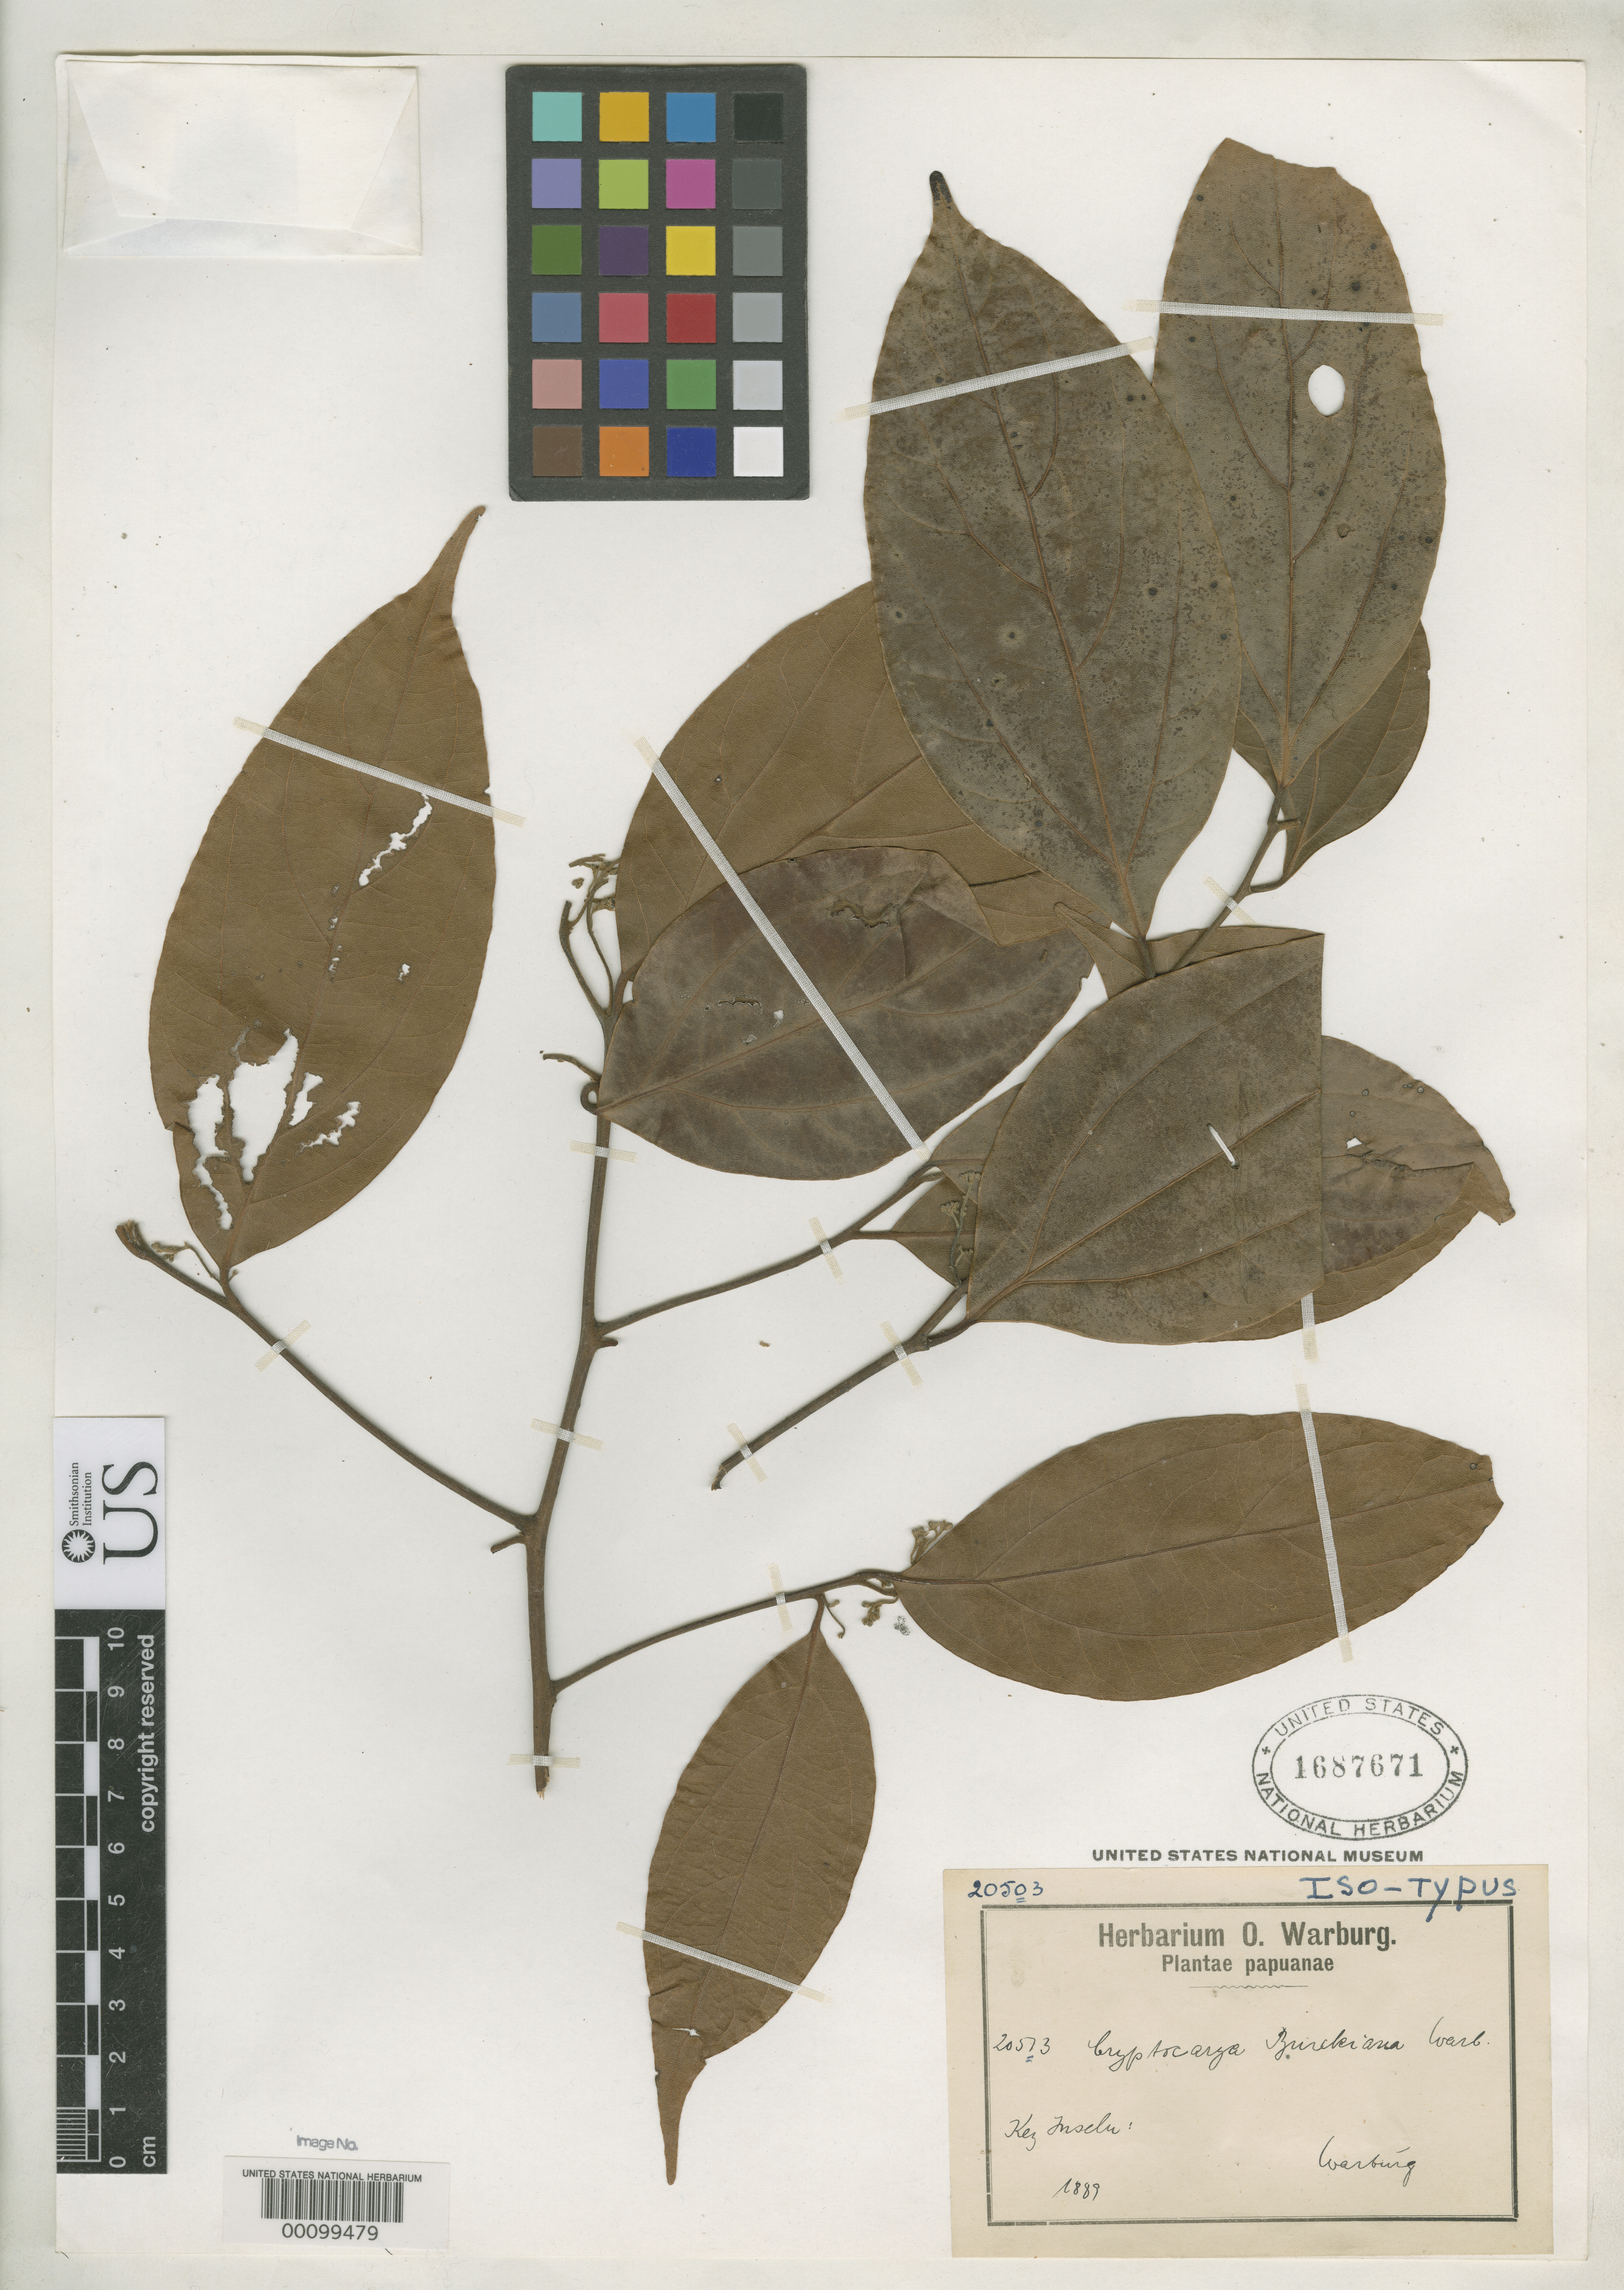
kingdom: Plantae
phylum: Tracheophyta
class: Magnoliopsida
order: Laurales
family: Lauraceae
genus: Cryptocarya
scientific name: Cryptocarya burckeana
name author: Warb.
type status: Isotype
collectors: O. Warburg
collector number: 20503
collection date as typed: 1889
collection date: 1889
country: Indonesia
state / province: Maluku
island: Kai [Kei] Islands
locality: Kai I.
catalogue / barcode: US 1687671